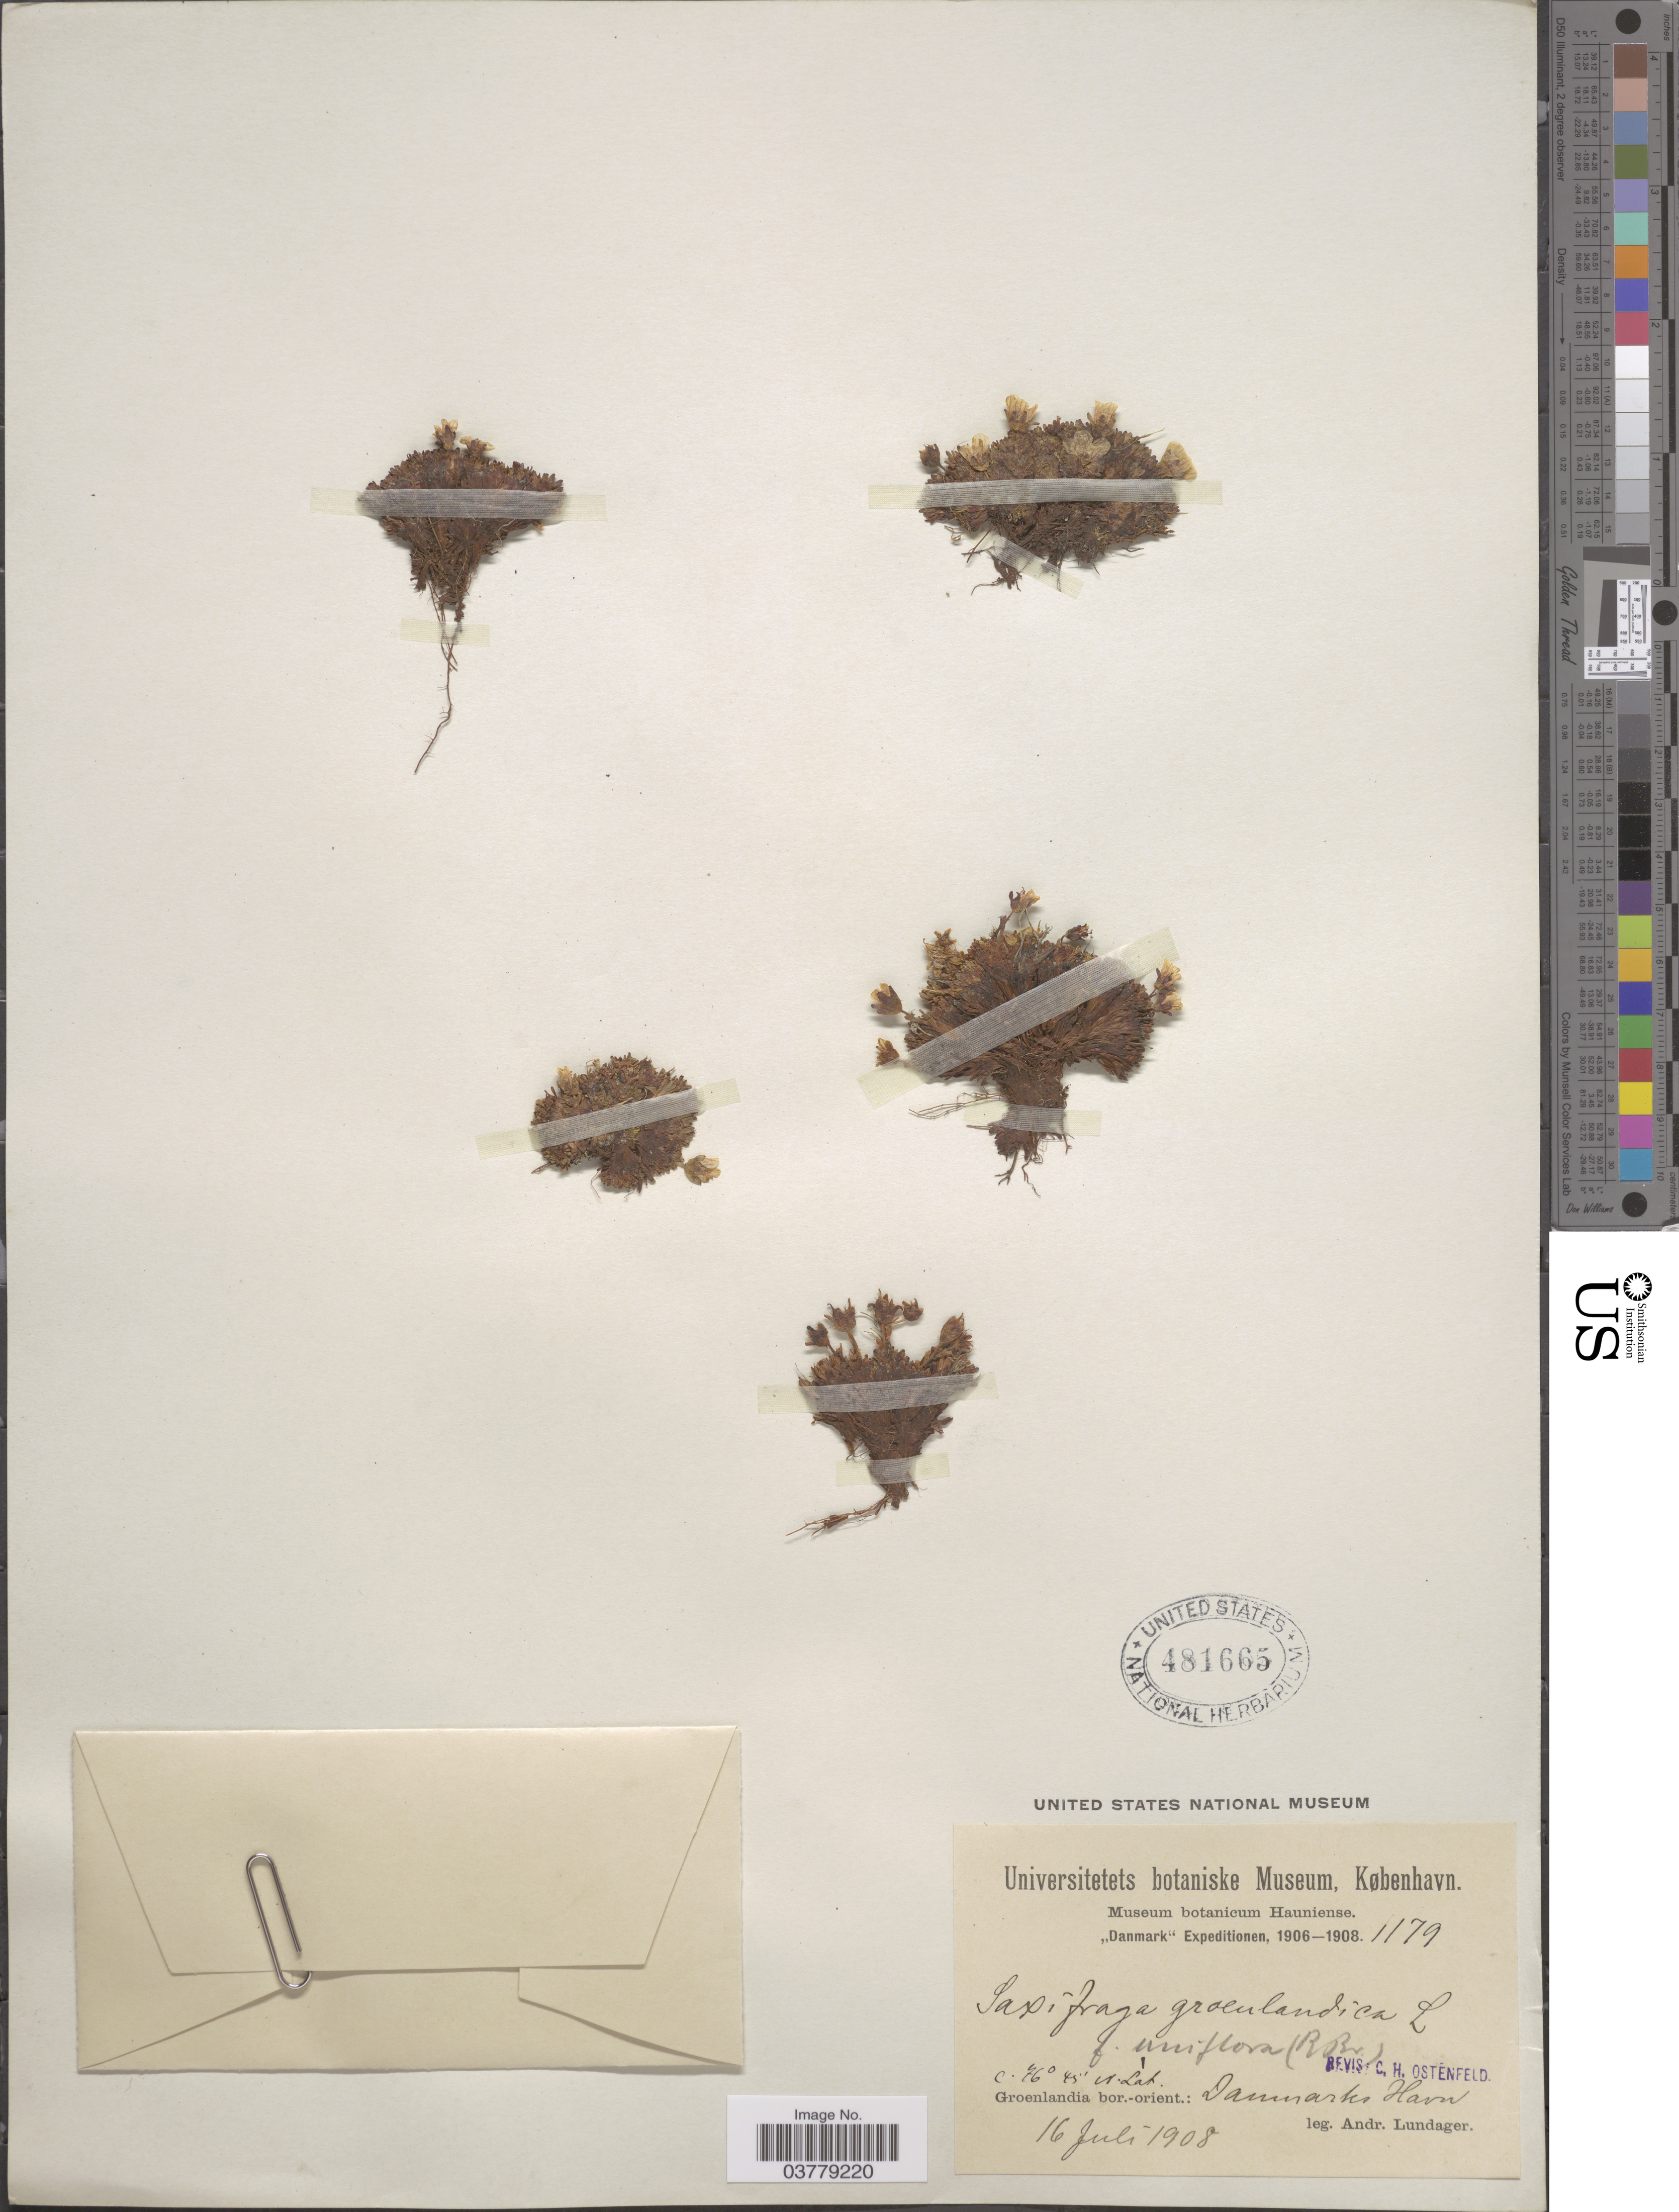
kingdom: Plantae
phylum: Tracheophyta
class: Magnoliopsida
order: Saxifragales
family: Saxifragaceae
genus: Saxifraga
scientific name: Saxifraga groenlandica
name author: L.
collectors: A. Lundager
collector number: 1179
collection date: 1908-07-16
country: Greenland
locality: Danmark. Groenlandia bor.-orient.: Danmarks Havn.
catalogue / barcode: US 481665